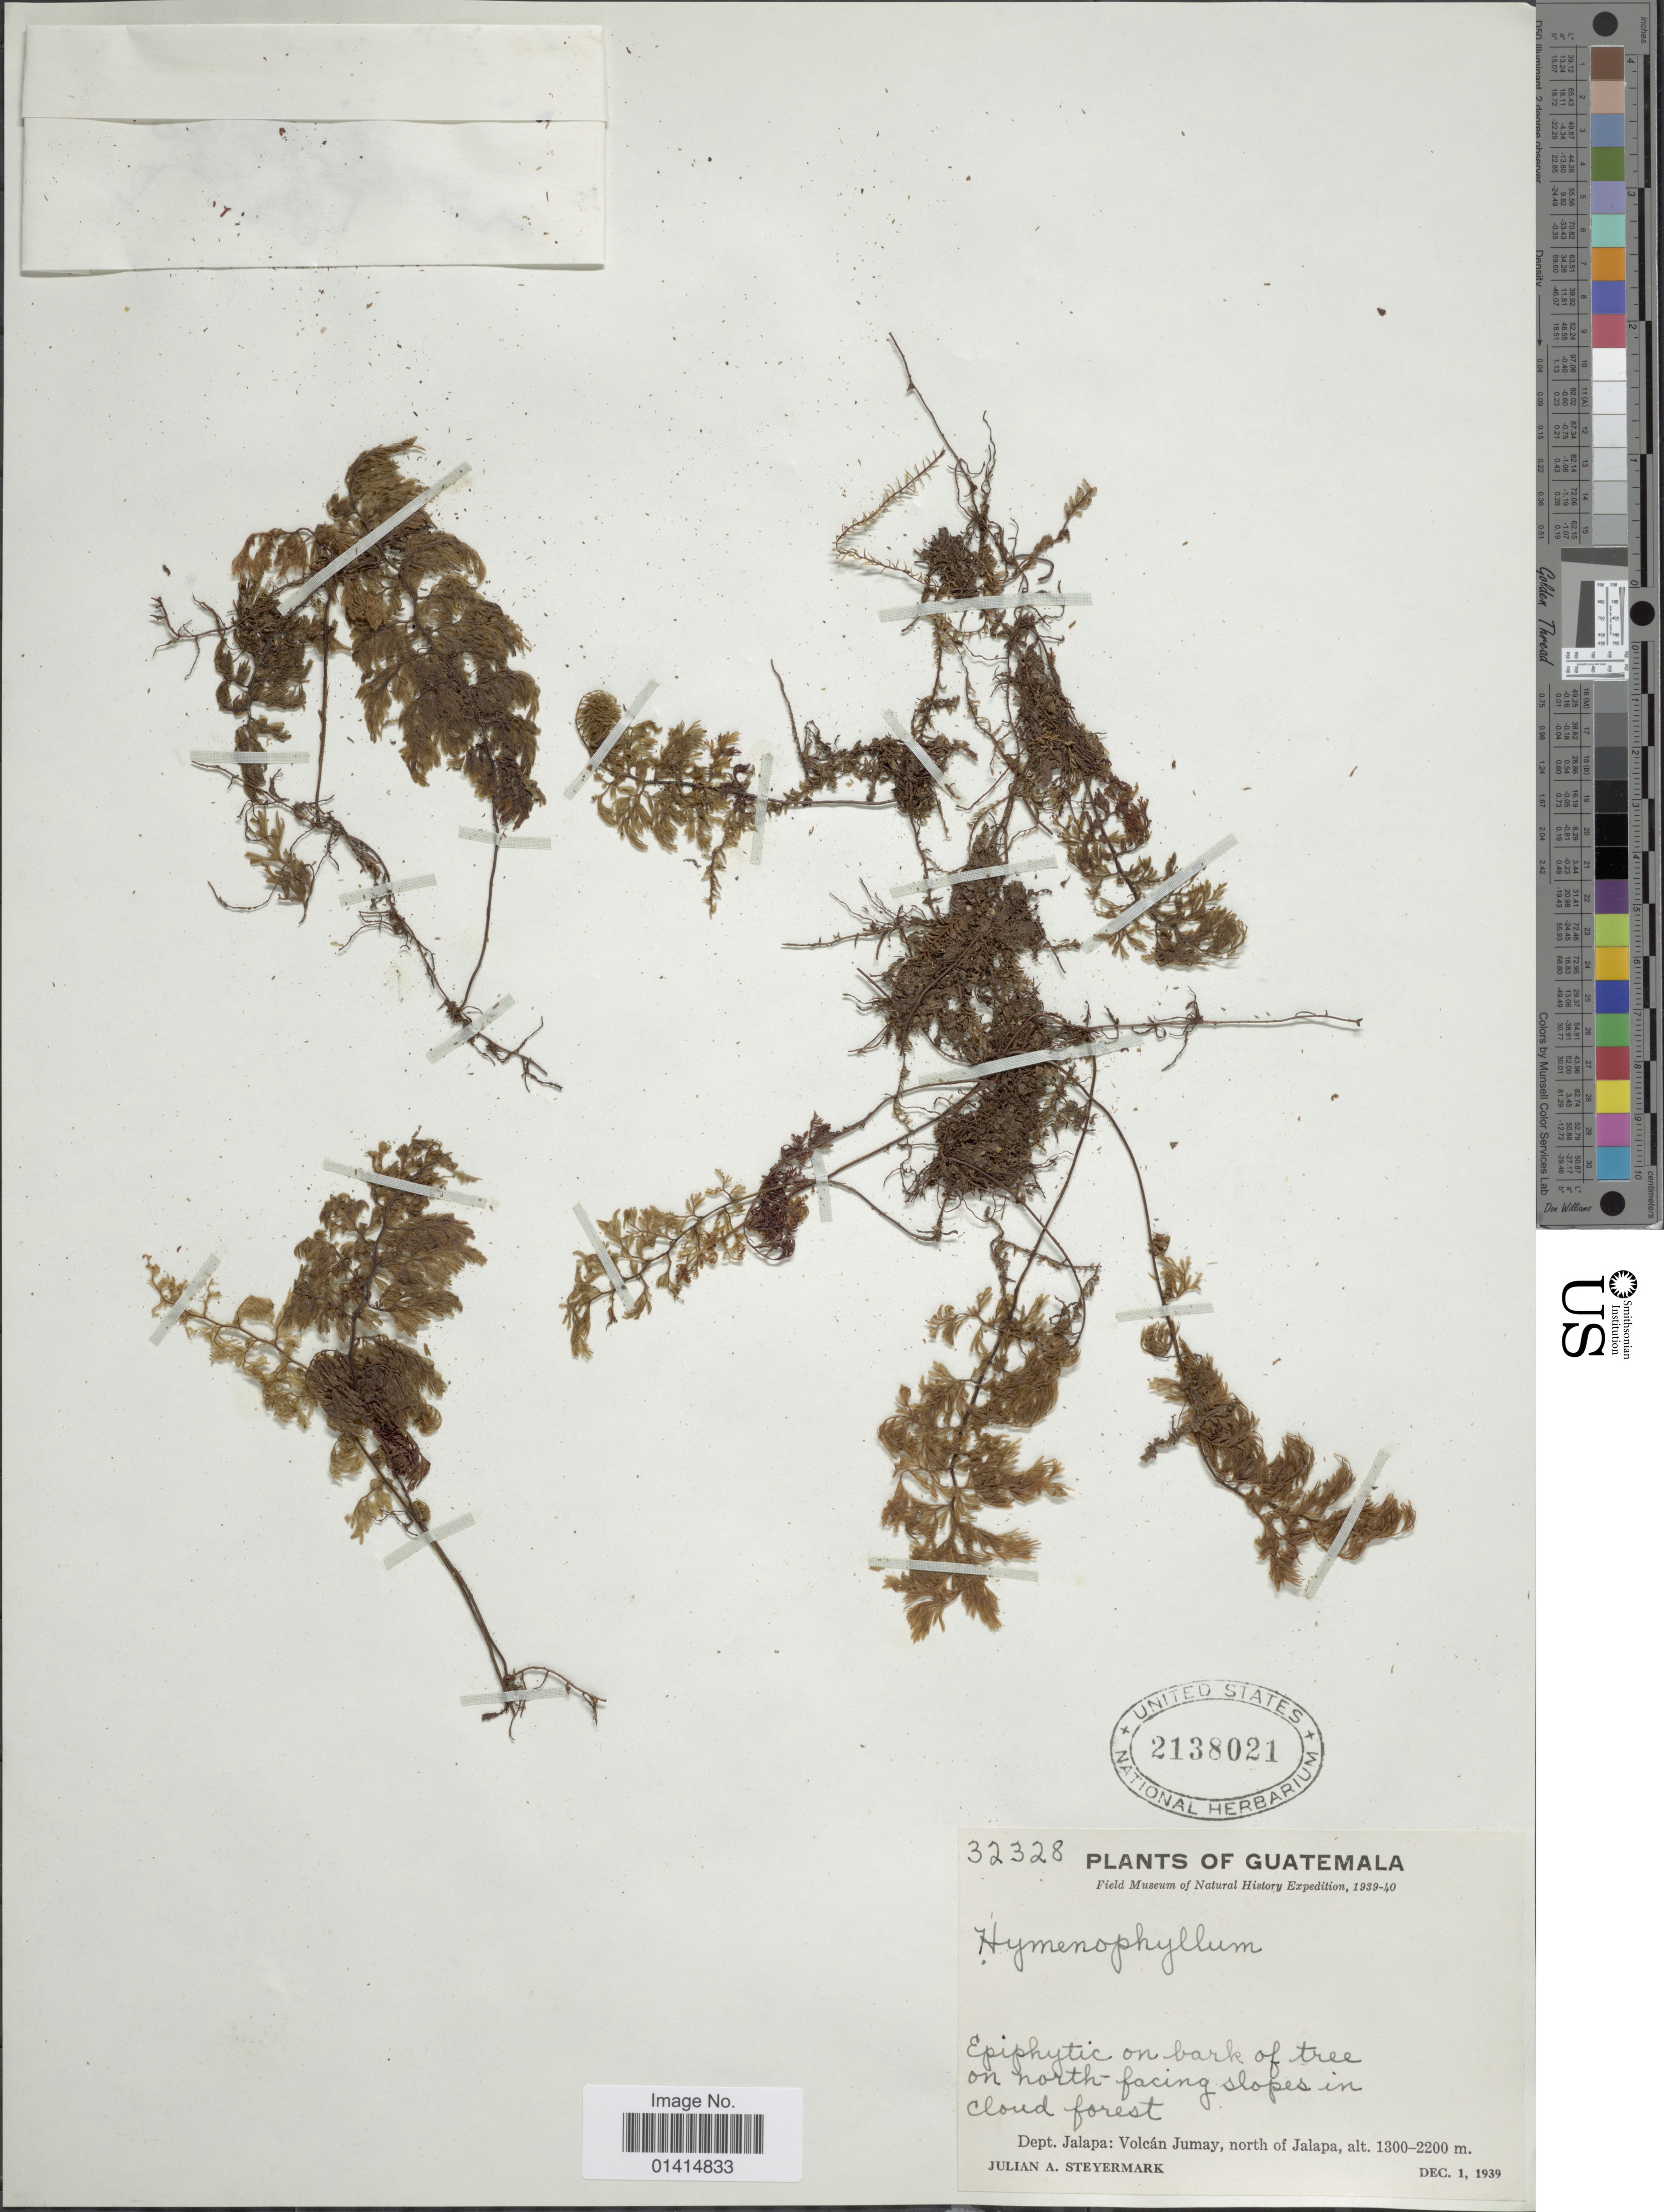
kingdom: Plantae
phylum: Tracheophyta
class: Polypodiopsida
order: Hymenophyllales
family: Hymenophyllaceae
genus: Hymenophyllum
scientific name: Hymenophyllum sp.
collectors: J. Steyermark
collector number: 32328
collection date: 1939-12-01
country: Guatemala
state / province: Jalapa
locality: Dept. Jalapa: Volcá Jumuy, north of Jalapa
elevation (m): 1300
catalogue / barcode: US 2138021